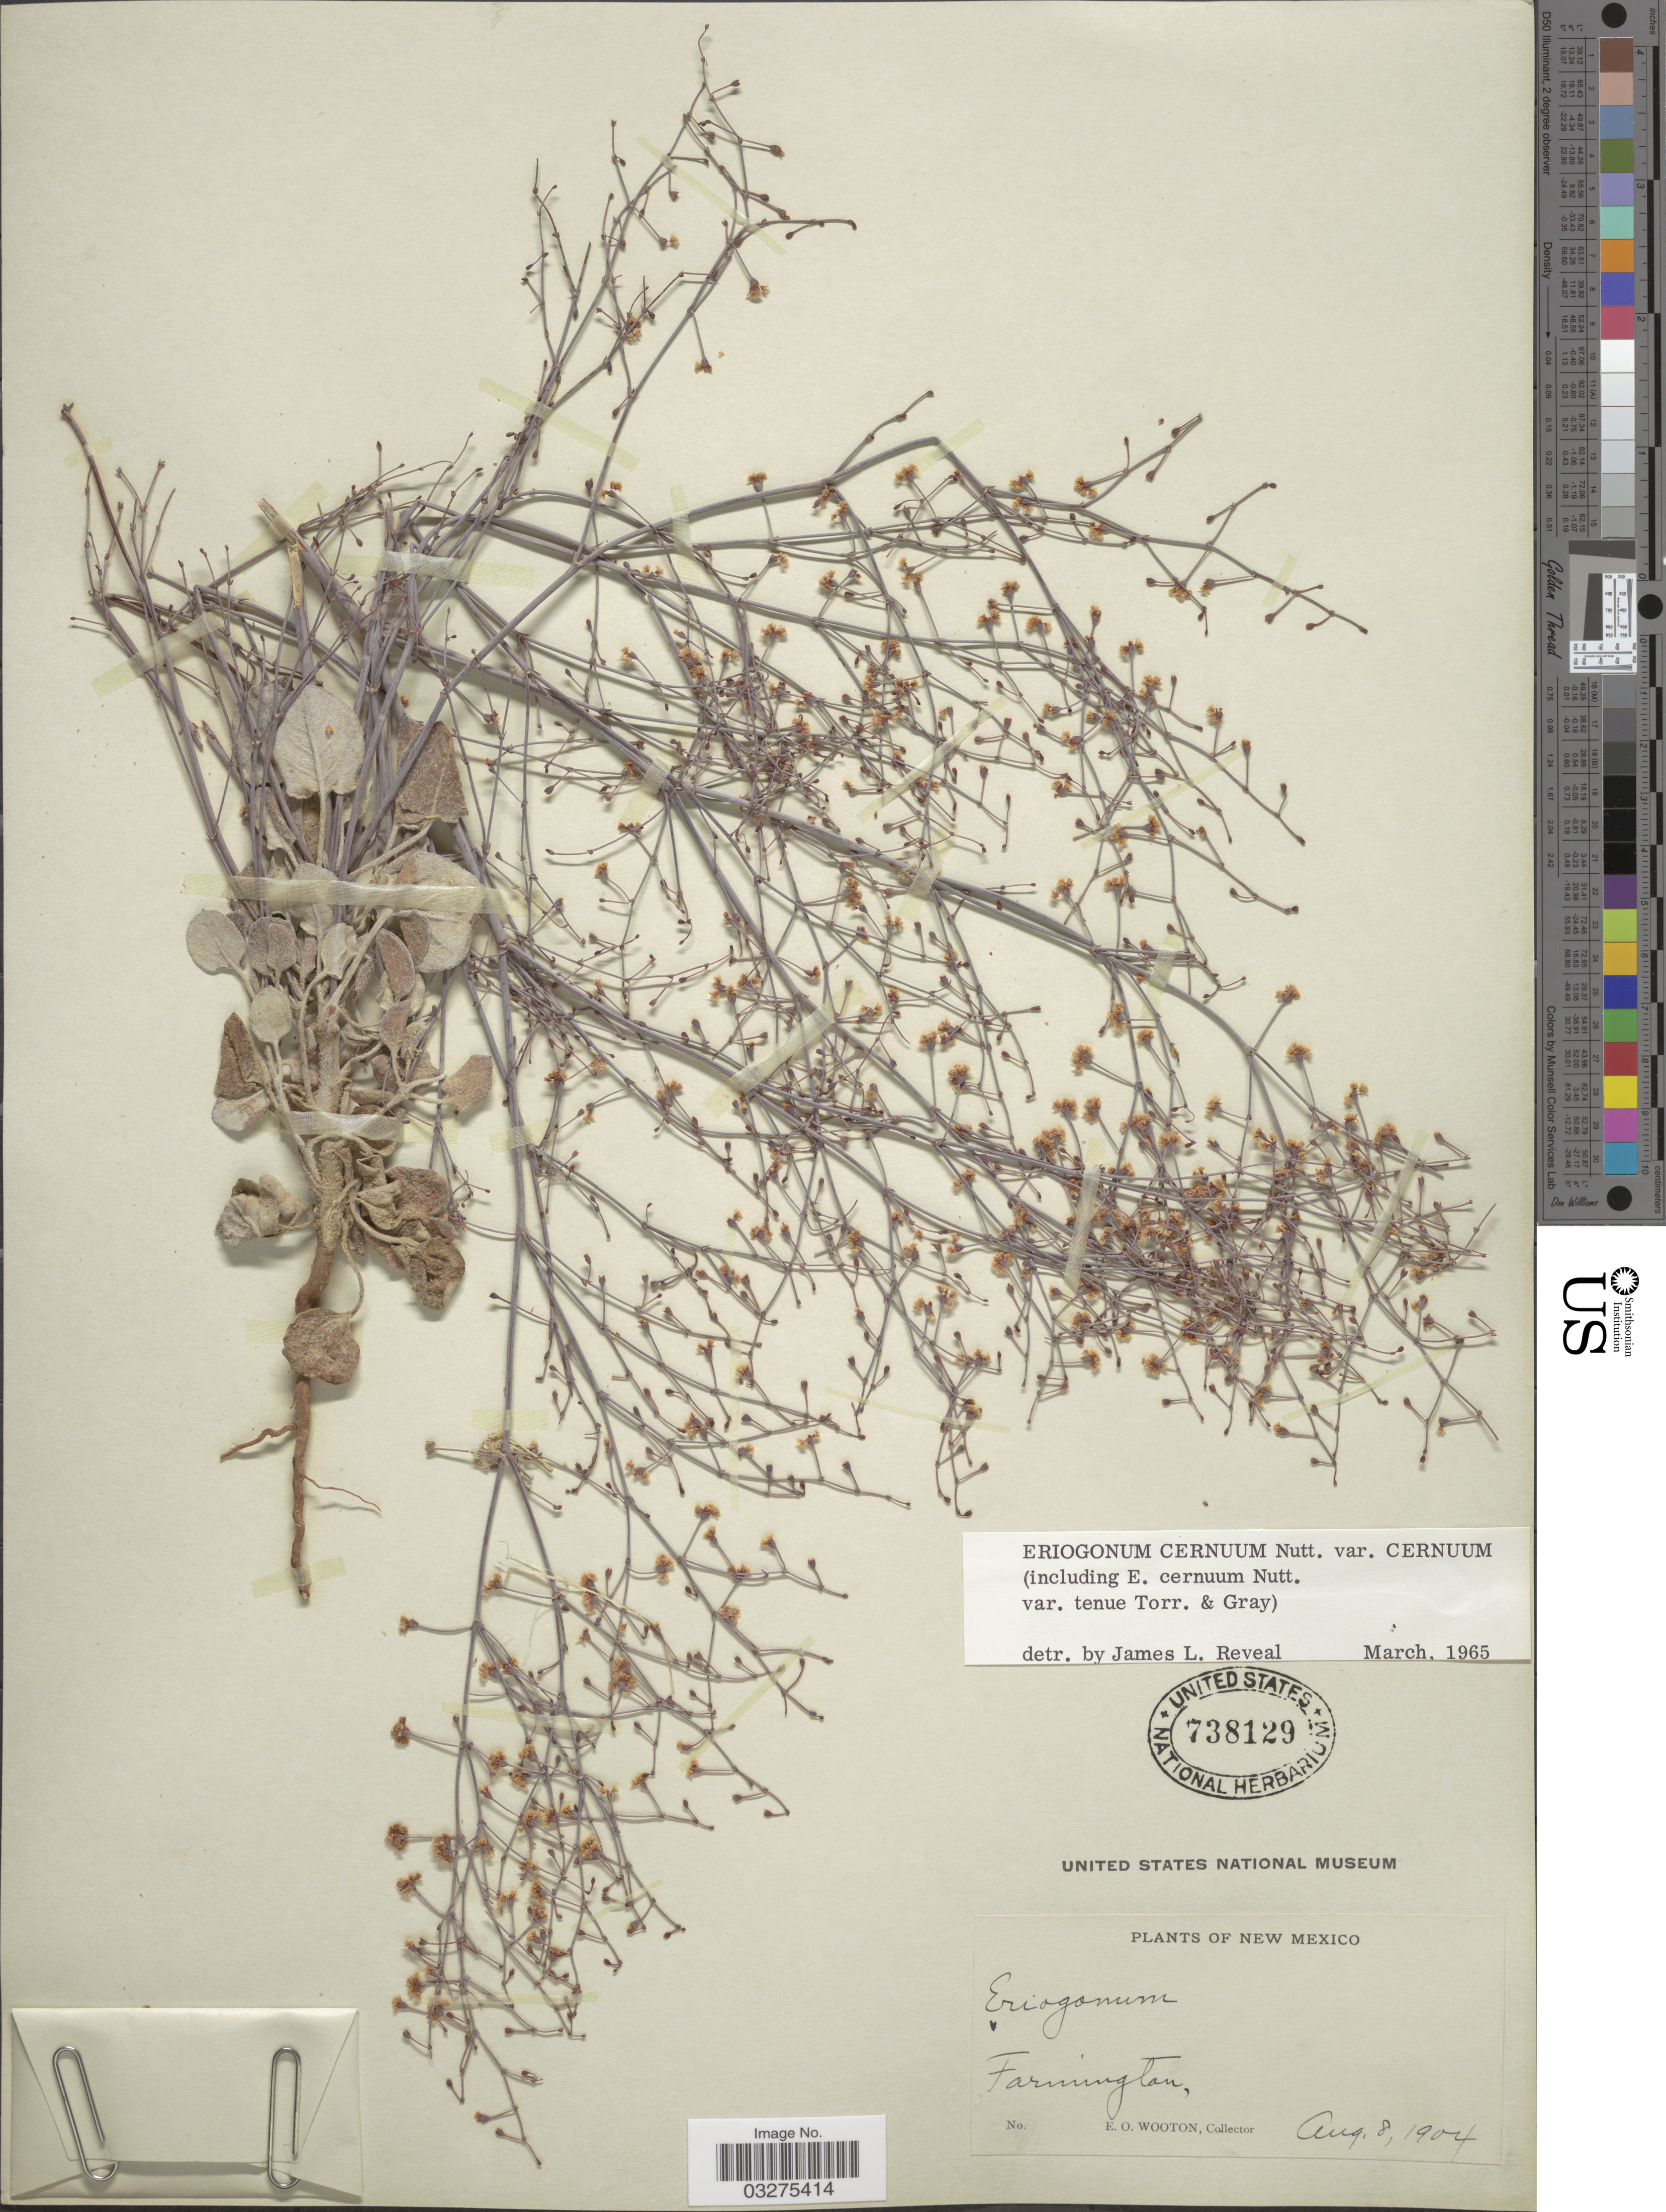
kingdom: Plantae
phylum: Tracheophyta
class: Magnoliopsida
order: Caryophyllales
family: Polygonaceae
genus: Eriogonum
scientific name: Eriogonum cernuum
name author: Nutt.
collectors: E. O. Wooton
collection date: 1904-08-08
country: United States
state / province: New Mexico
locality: Farmington.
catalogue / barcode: US 738129